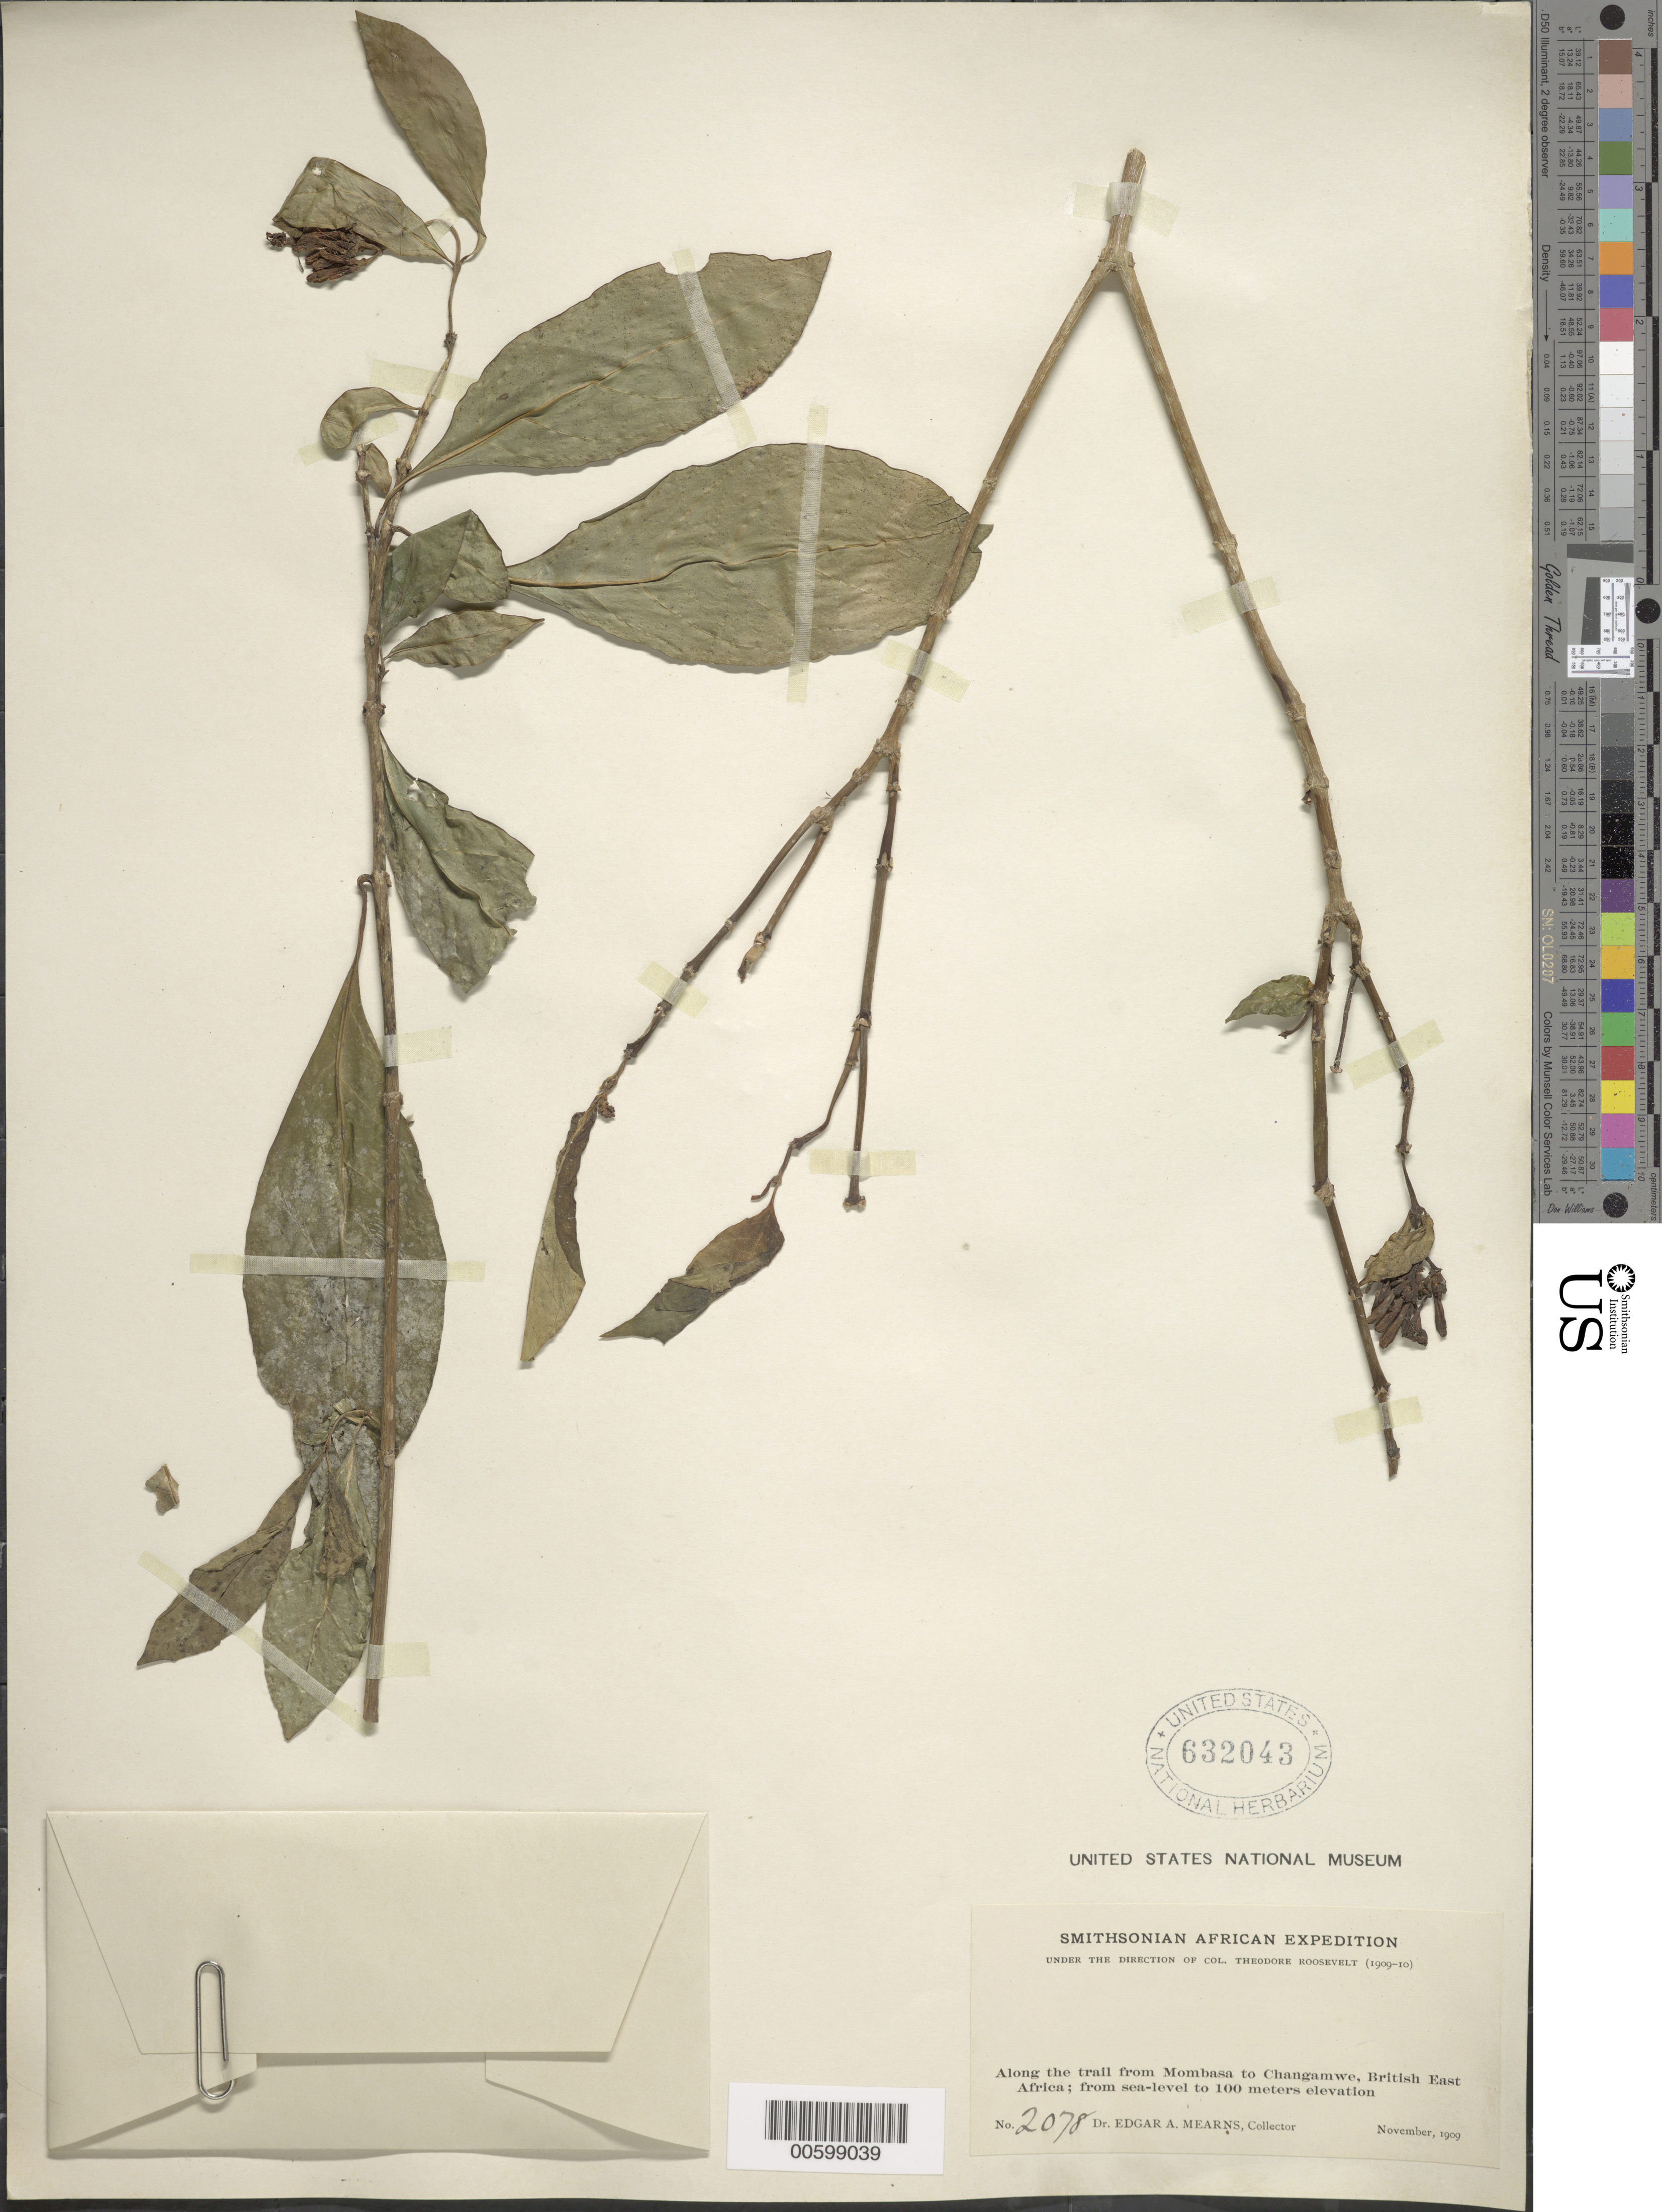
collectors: E. A. Mearns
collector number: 2078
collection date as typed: Nov 1909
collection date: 1909-11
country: Kenya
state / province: Mombasa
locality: Vicinity of Changamwe, on the Uganda railway, 14 miles from Mombasa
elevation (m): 100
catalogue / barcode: US 632043